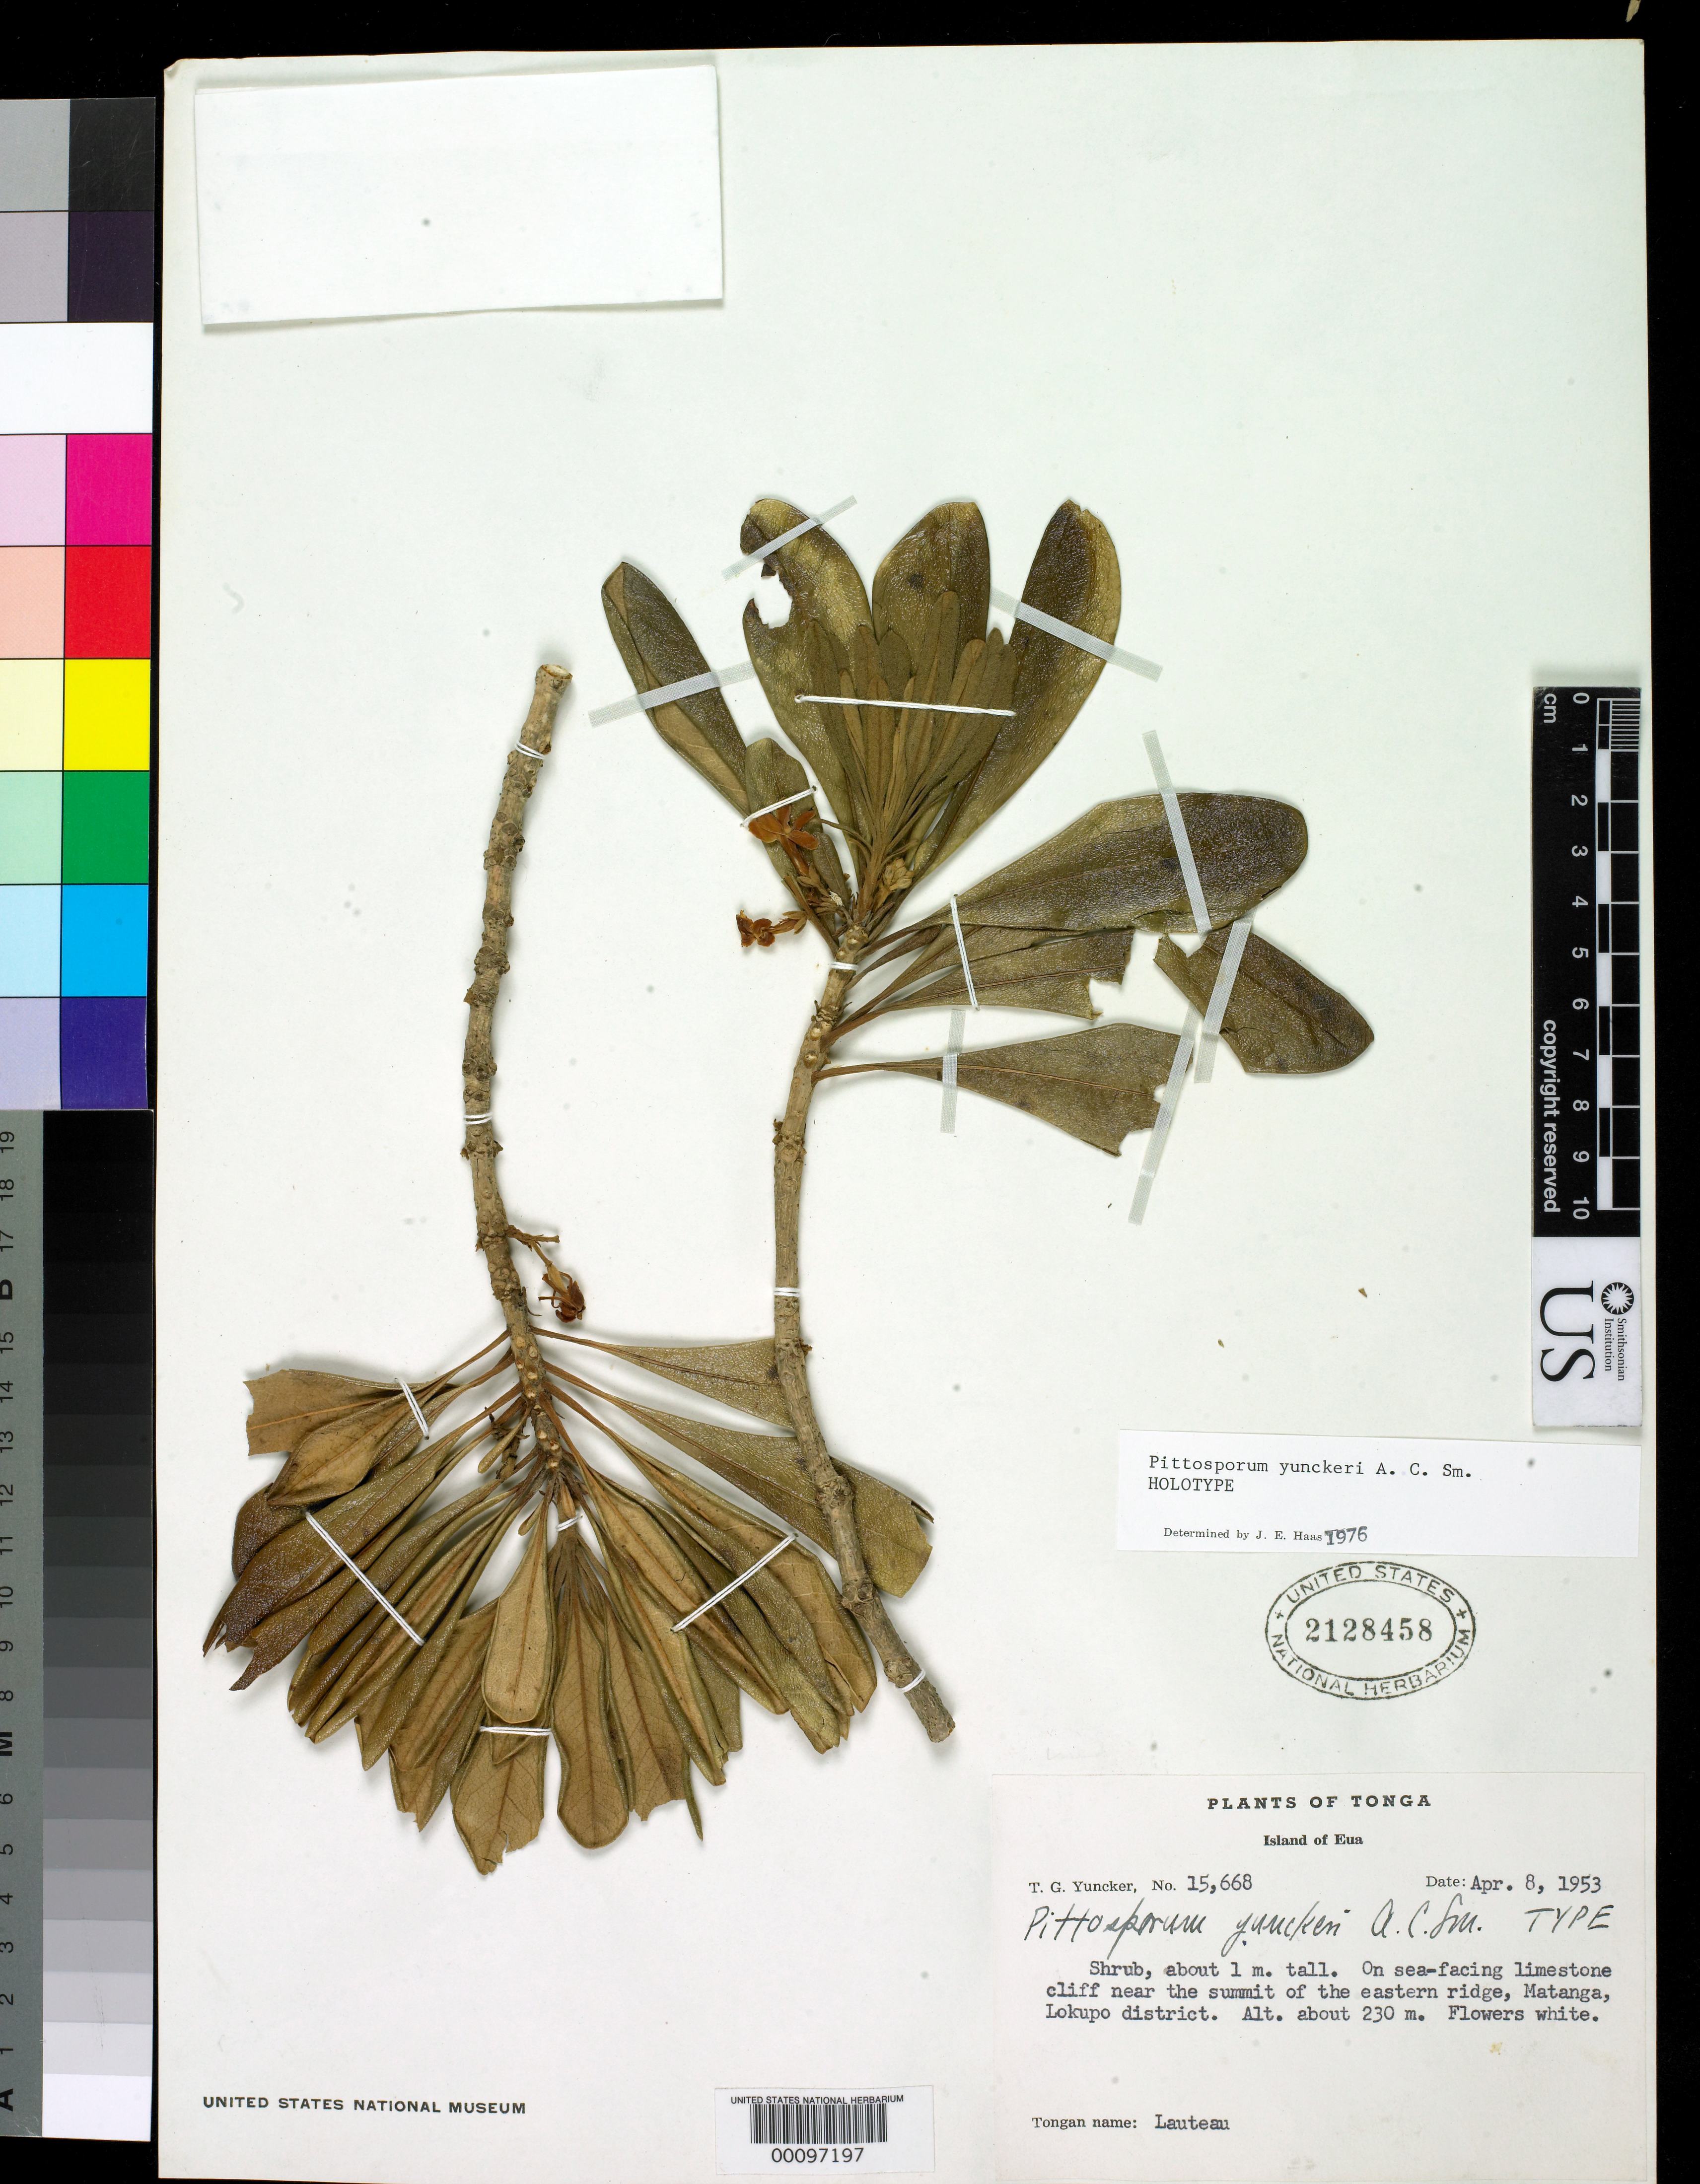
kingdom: Plantae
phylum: Tracheophyta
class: Magnoliopsida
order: Apiales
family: Pittosporaceae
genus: Pittosporum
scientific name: Pittosporum yunckeri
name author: A.C. Sm.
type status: Holotype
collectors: T. G. Yuncker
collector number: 15668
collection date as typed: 08 Apr 1953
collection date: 1953-04-08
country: Tonga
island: Eua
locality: [Tongatupu Is.] On sea-facing limestone cliff near the summit of the eastern rideg, Matanga, Lokupo district.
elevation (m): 230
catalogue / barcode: US 2128458